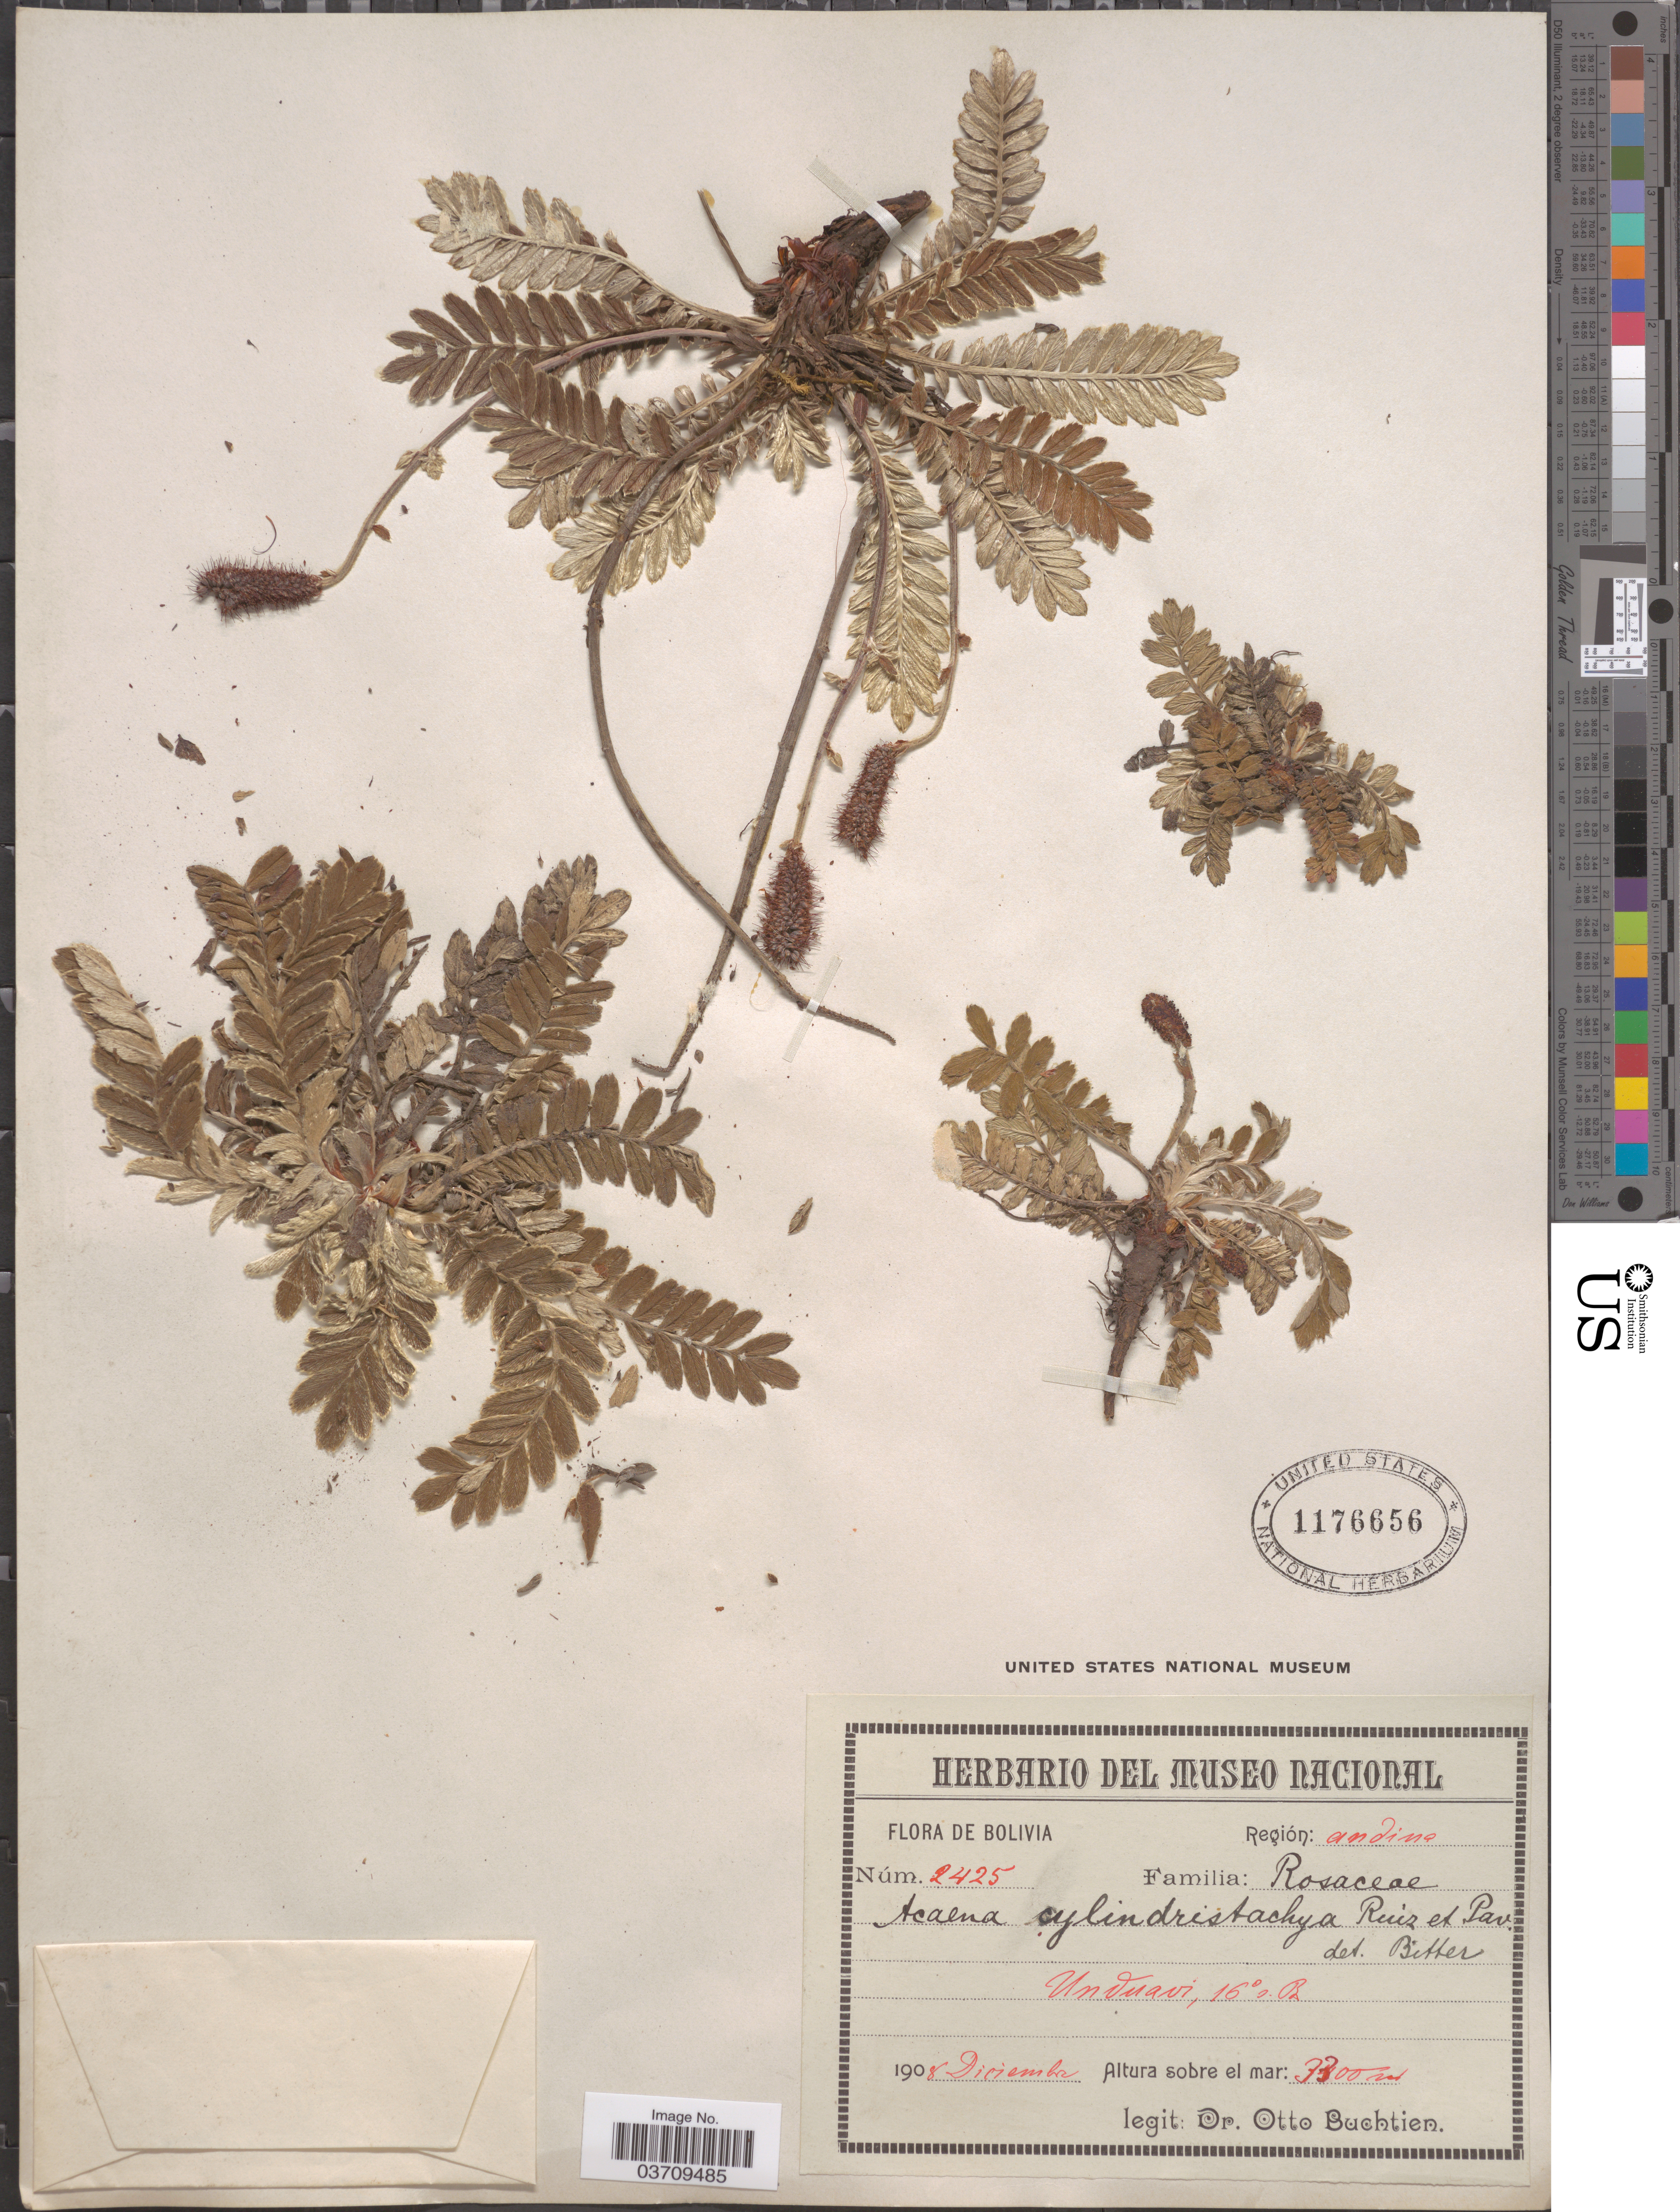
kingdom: Plantae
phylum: Tracheophyta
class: Magnoliopsida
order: Rosales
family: Rosaceae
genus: Acaena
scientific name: Acaena cylindristachya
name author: Ruiz & Pav.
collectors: O. Buchtien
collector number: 2425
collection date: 1908-12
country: Bolivia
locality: Región: andina. Unduavi, 16° s. Br.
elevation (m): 3300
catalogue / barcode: US 1176656